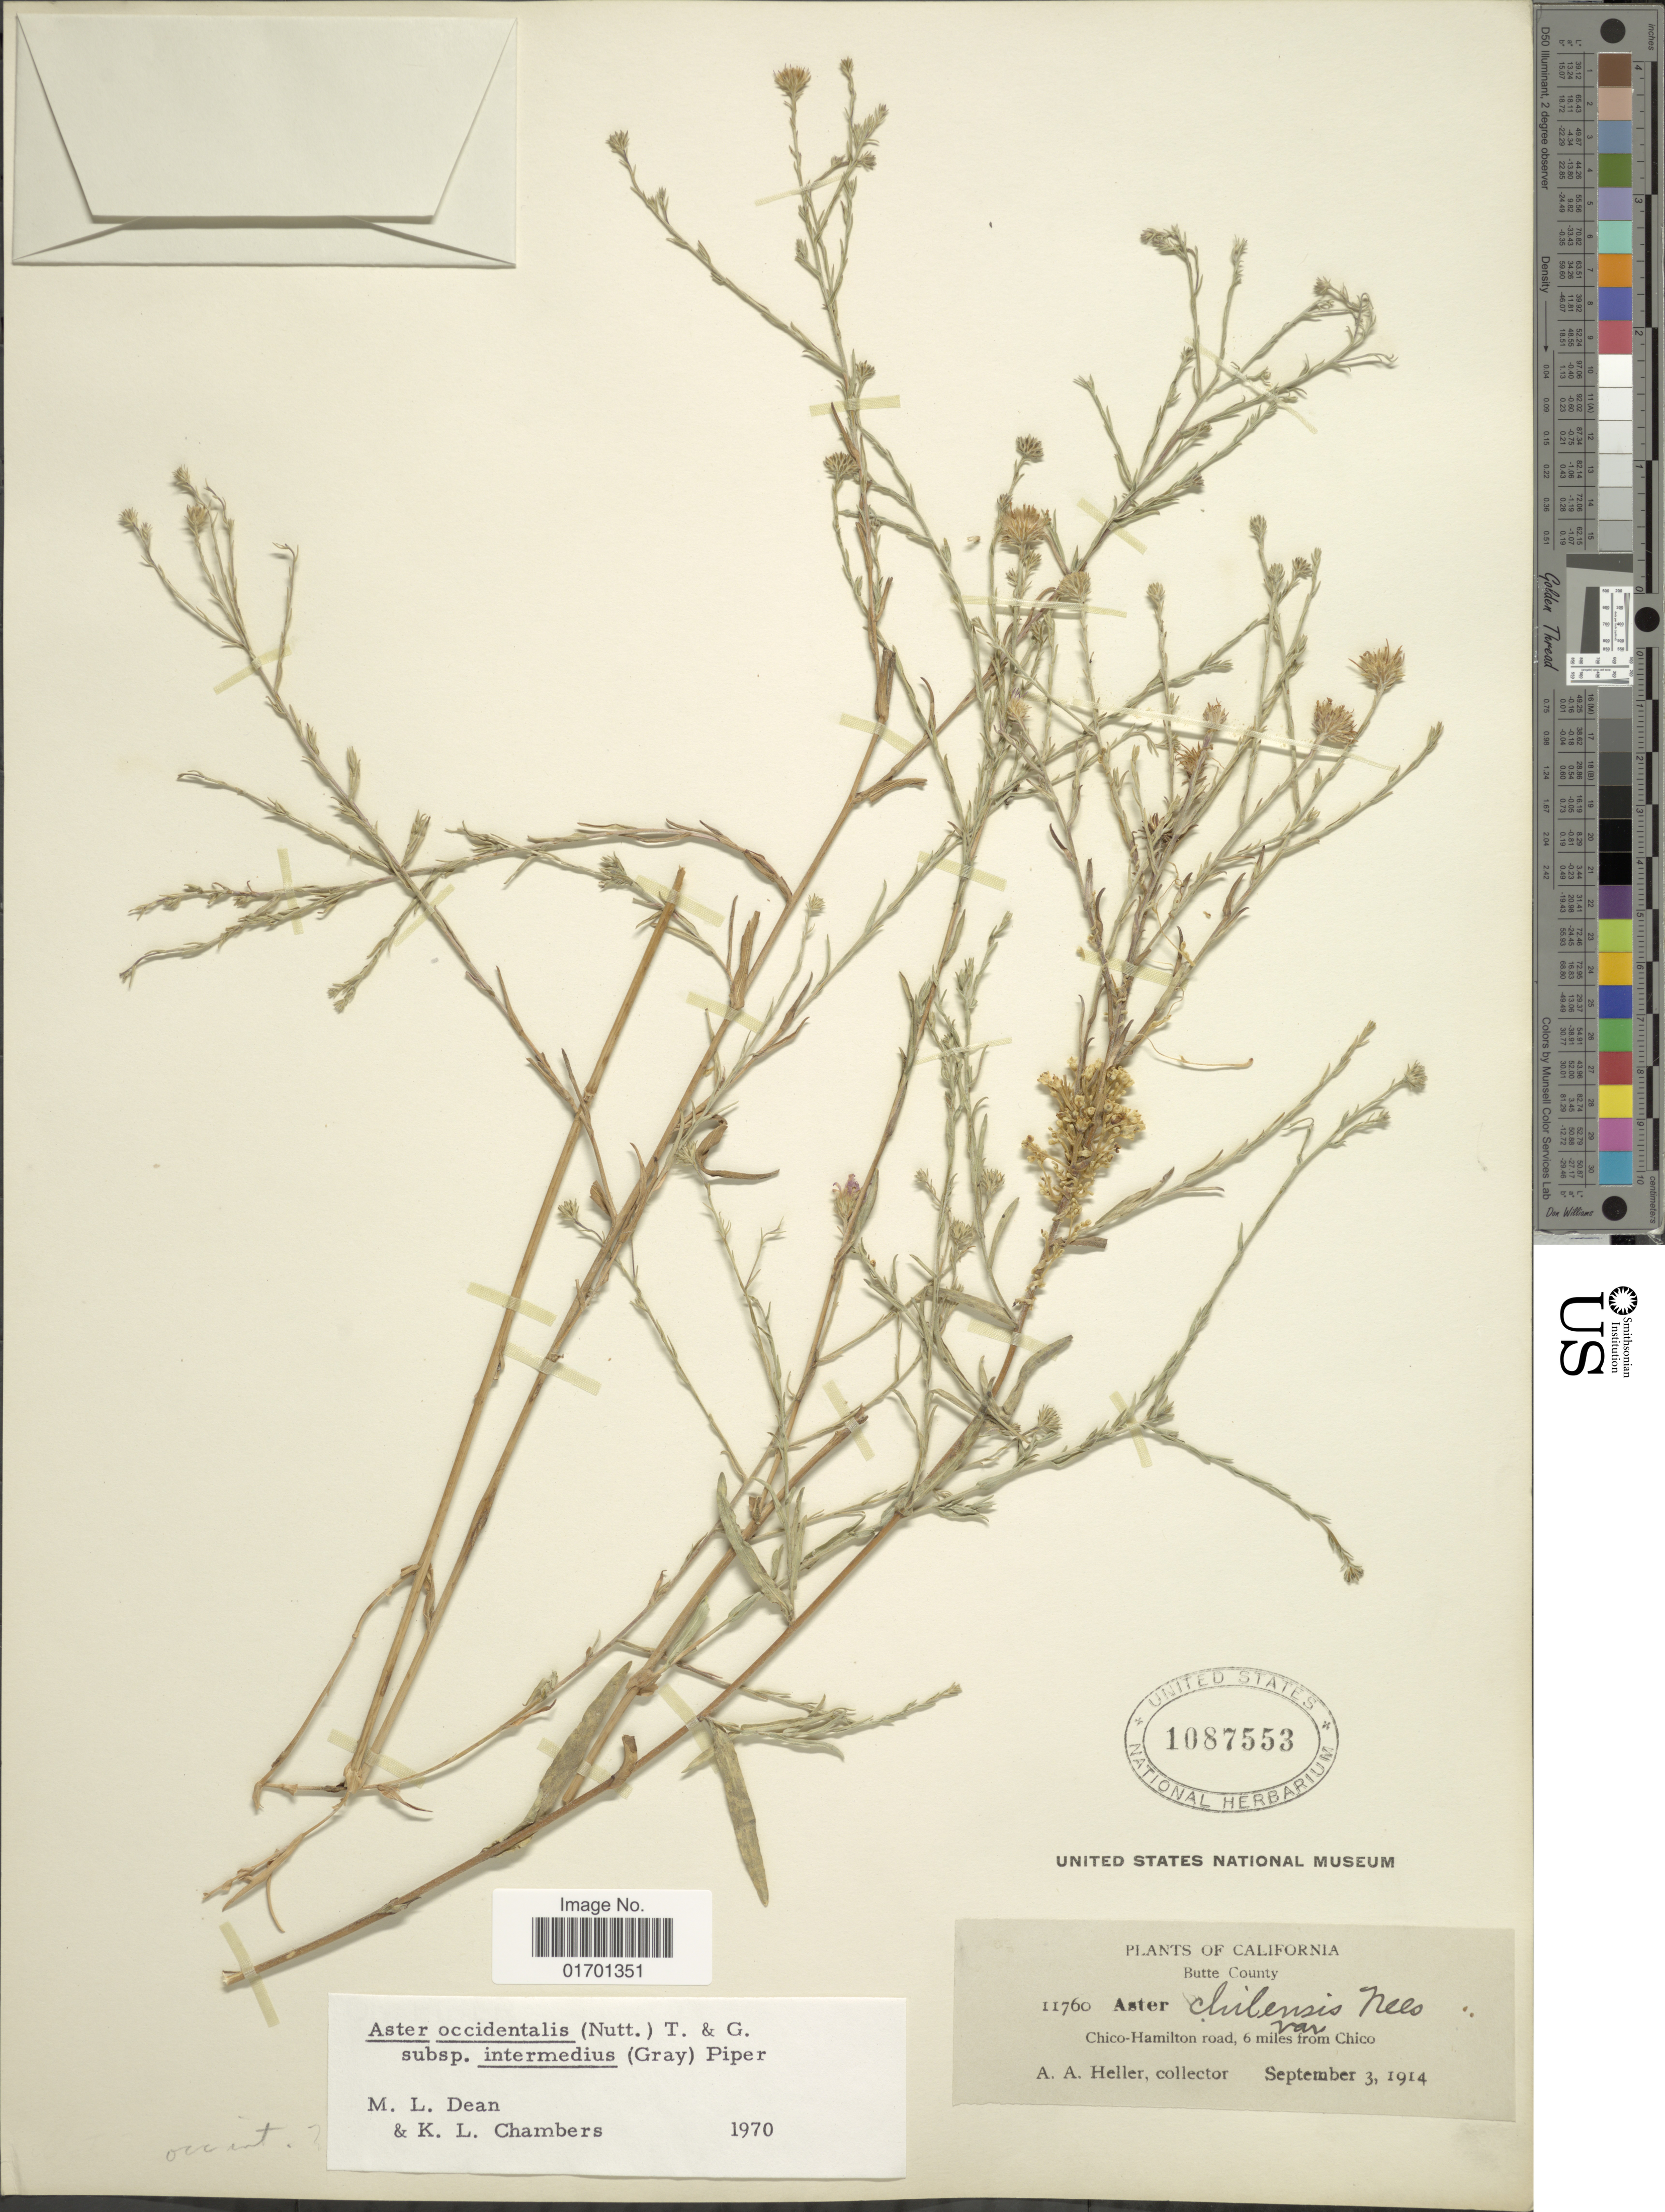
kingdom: Plantae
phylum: Tracheophyta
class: Magnoliopsida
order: Asterales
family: Asteraceae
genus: Symphyotrichum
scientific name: Symphyotrichum spathulatum var. intermedium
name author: (A. Gray) G.L. Nesom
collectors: A. A. Heller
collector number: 11760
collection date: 1914-09-03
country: United States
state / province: California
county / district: Butte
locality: Butte County, Chico - Hamilton road, 6 miles from Chico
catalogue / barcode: US 1087553